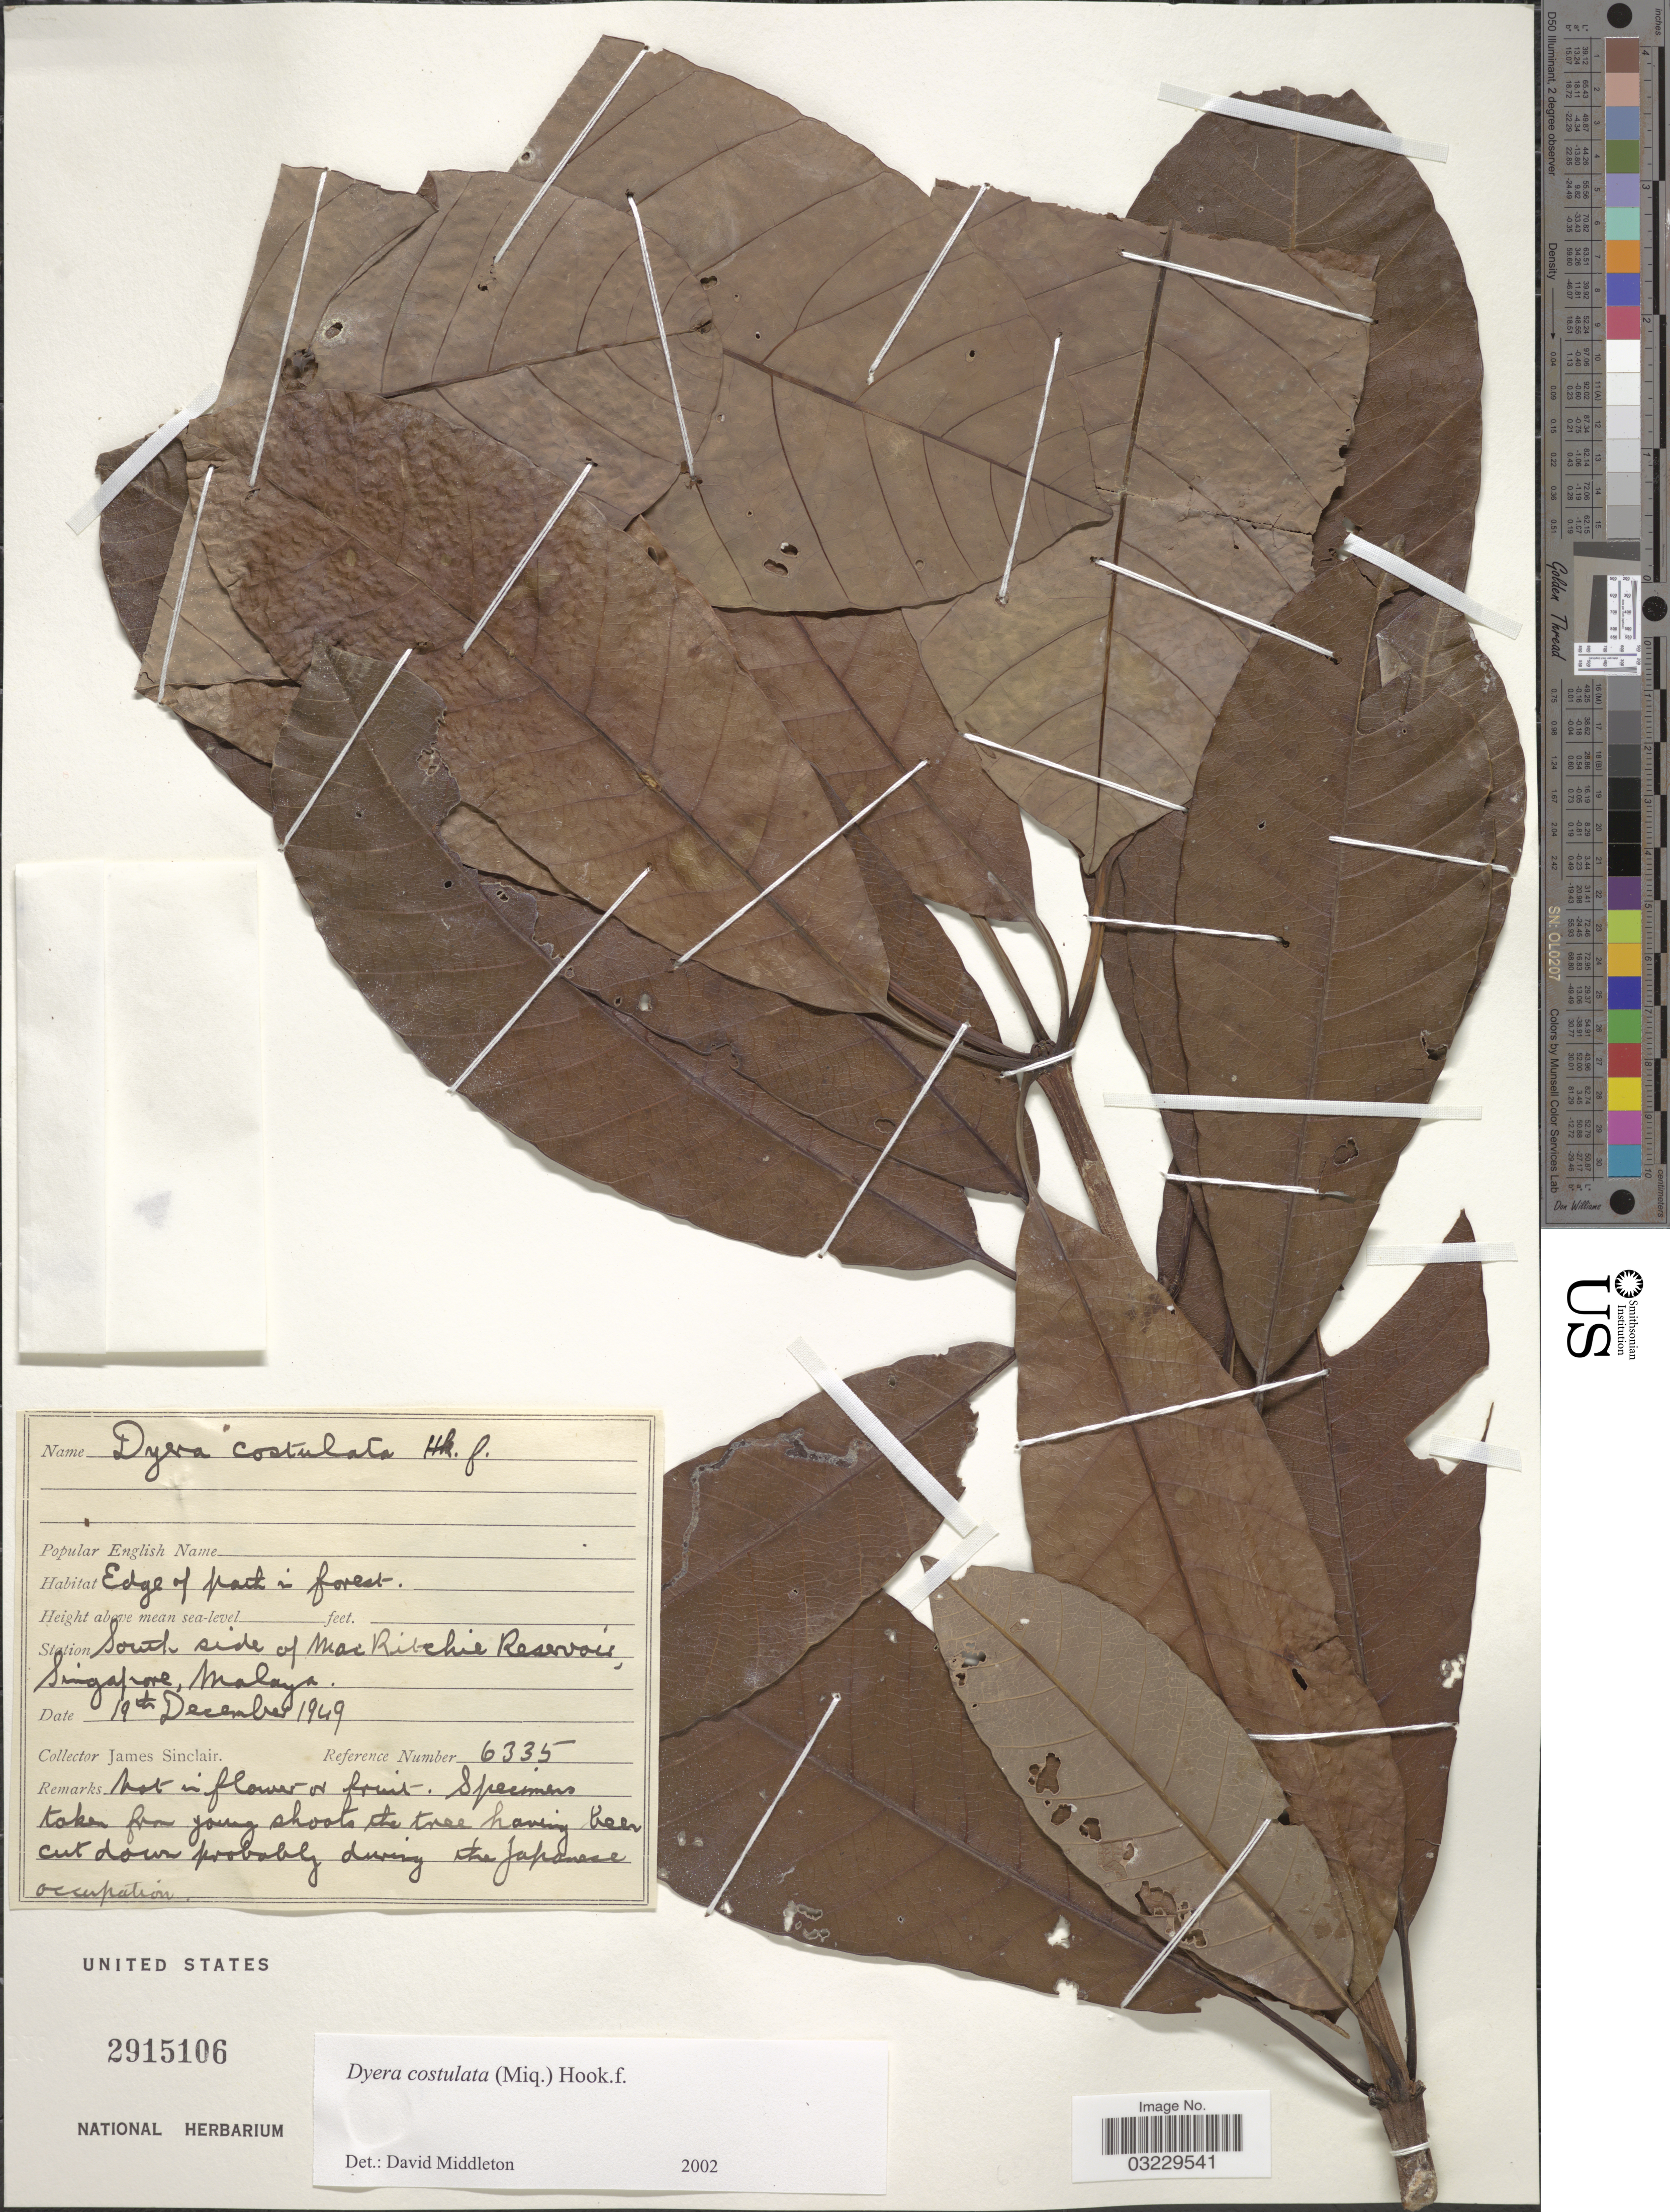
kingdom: Plantae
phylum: Tracheophyta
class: Magnoliopsida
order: Gentianales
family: Apocynaceae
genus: Dyera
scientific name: Dyera costulata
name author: (Miq.) Hook. f.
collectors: J. Sinclair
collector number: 6335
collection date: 1949-12-19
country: Singapore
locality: Station South side of Mac Ritchie Reservoir, Singapore, Malaya.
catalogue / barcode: US 2915106